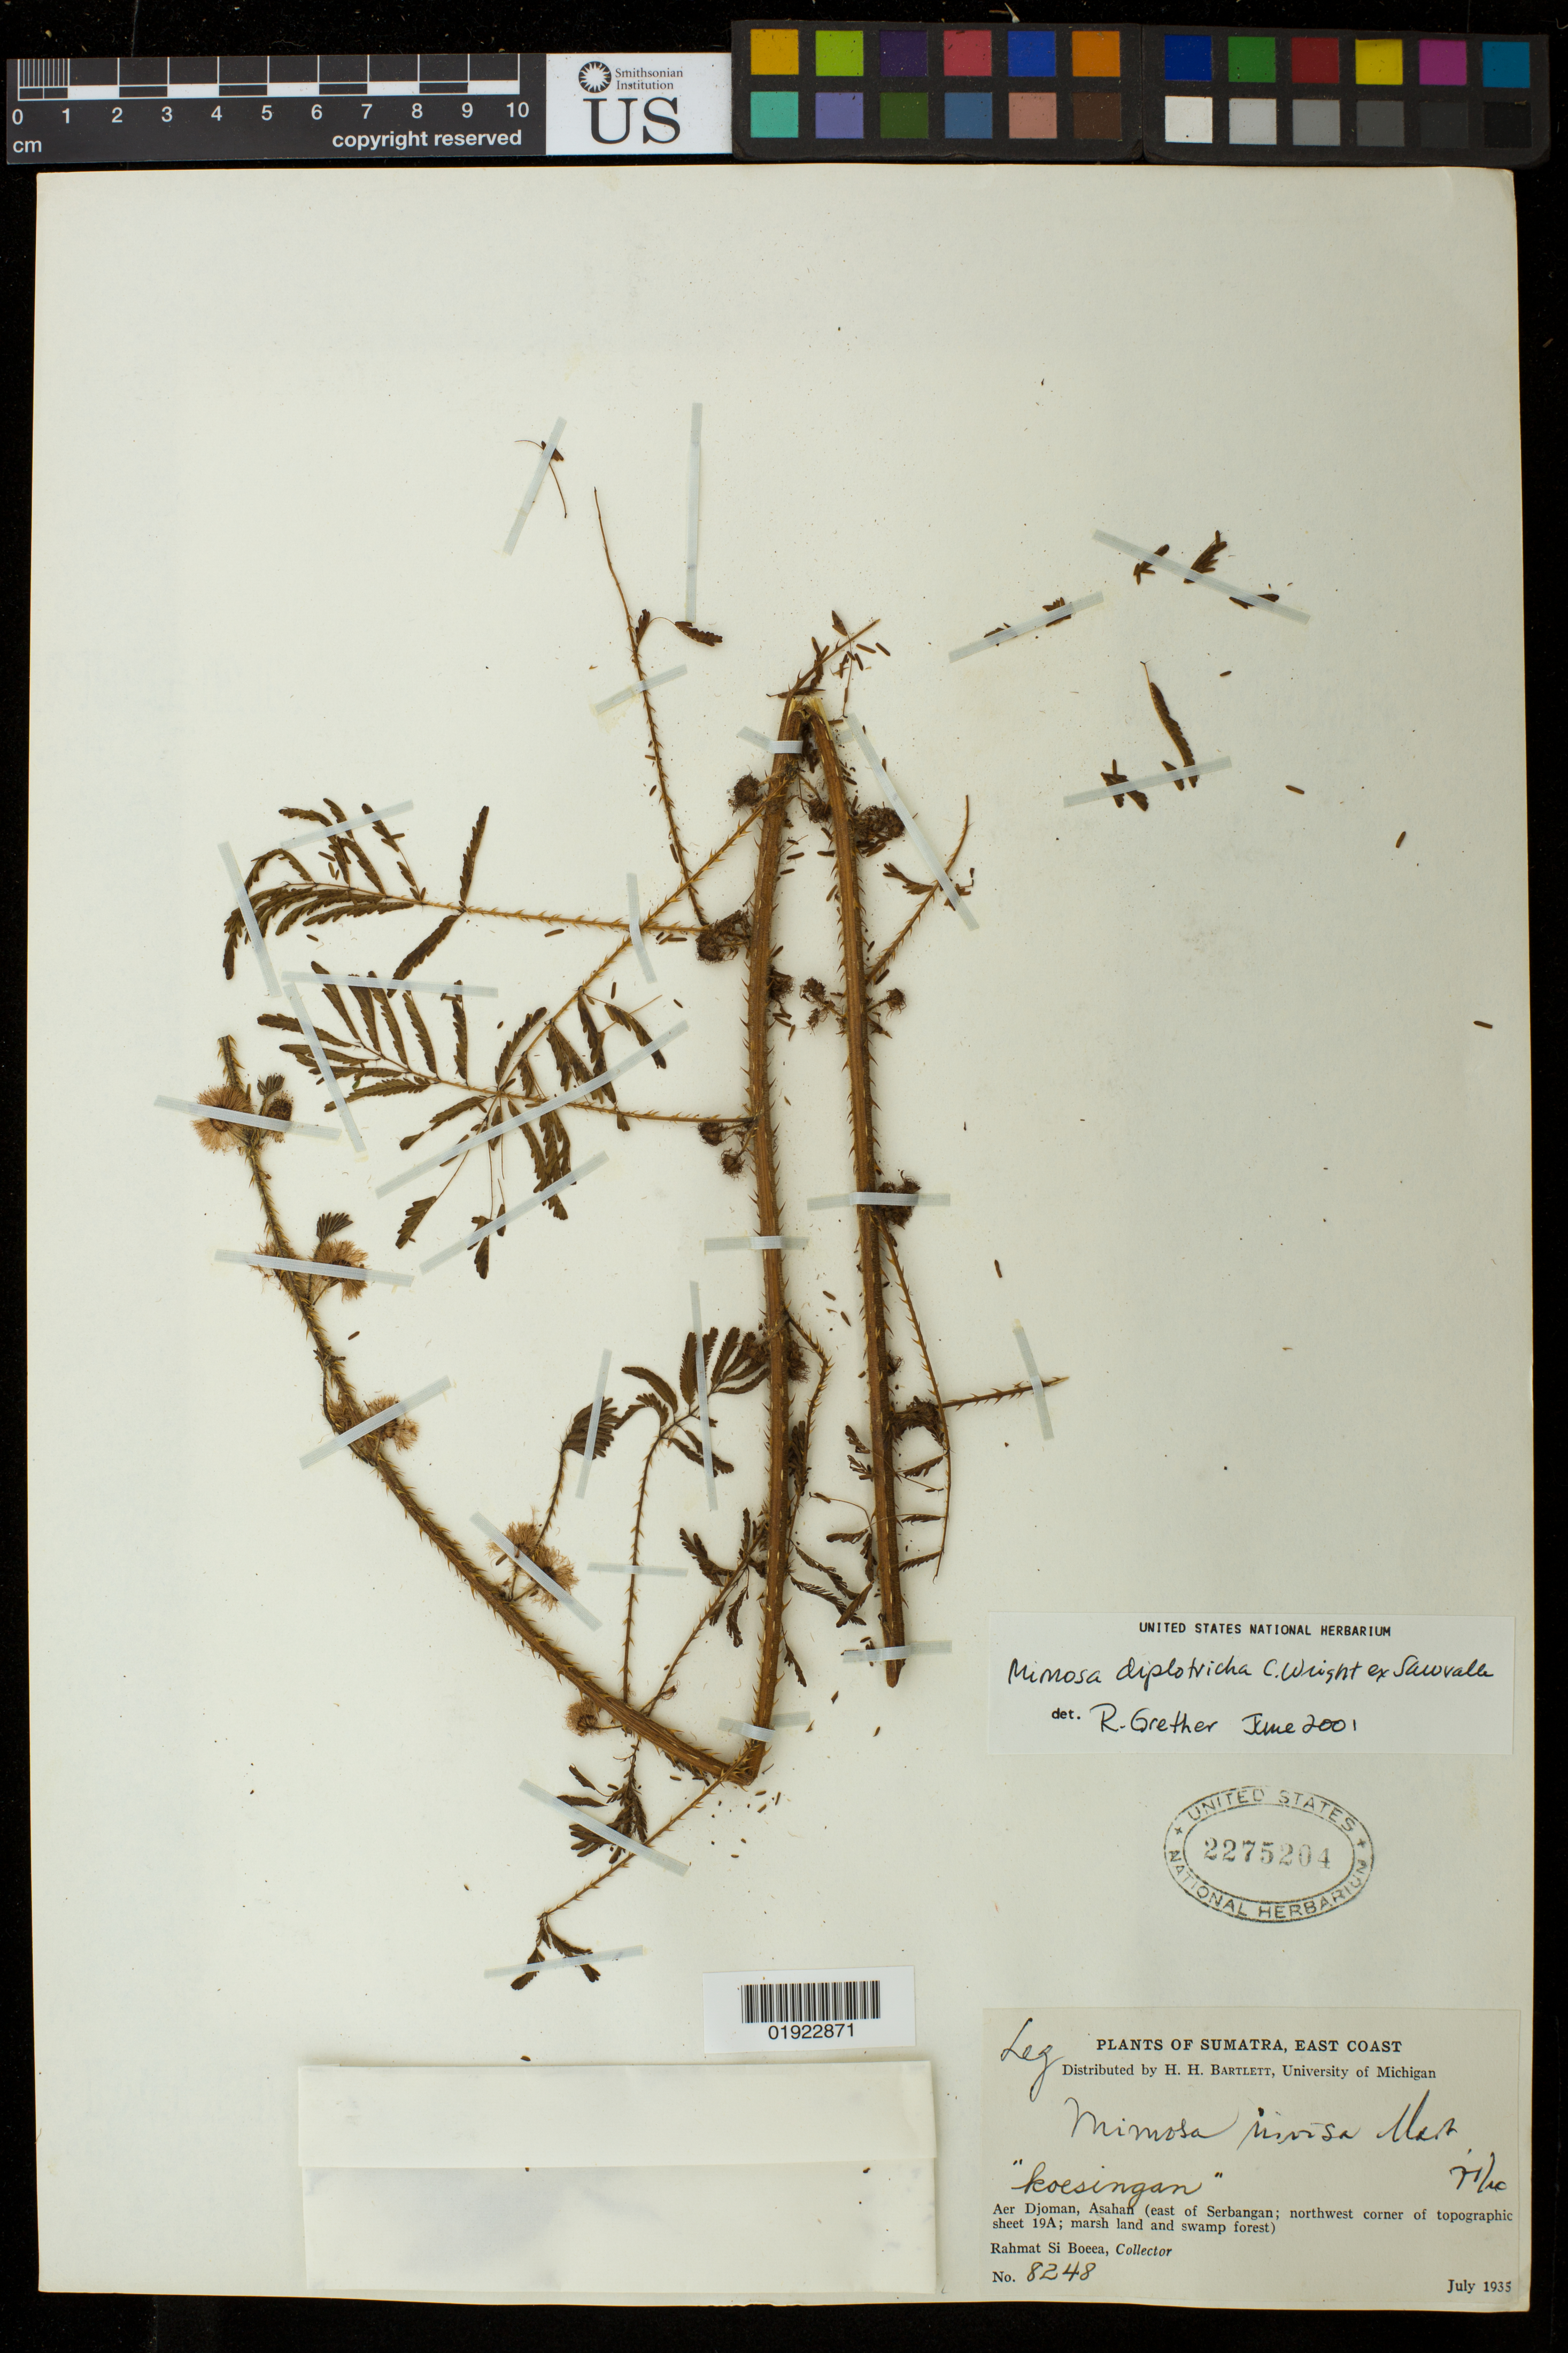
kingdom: Plantae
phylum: Tracheophyta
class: Magnoliopsida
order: Fabales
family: Fabaceae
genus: Mimosa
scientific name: Mimosa diplotricha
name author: C. Wright in Sauvalle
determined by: Grether, R.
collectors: Rahmat Si Boeea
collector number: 8248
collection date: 1935-07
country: Indonesia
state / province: Sumatra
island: Sumatra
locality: Aer Djoman, Asahan (east of Serbangan; northwest corner of topographic sheet 19A).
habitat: Marsh land and swamp forest.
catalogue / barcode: US 2275204